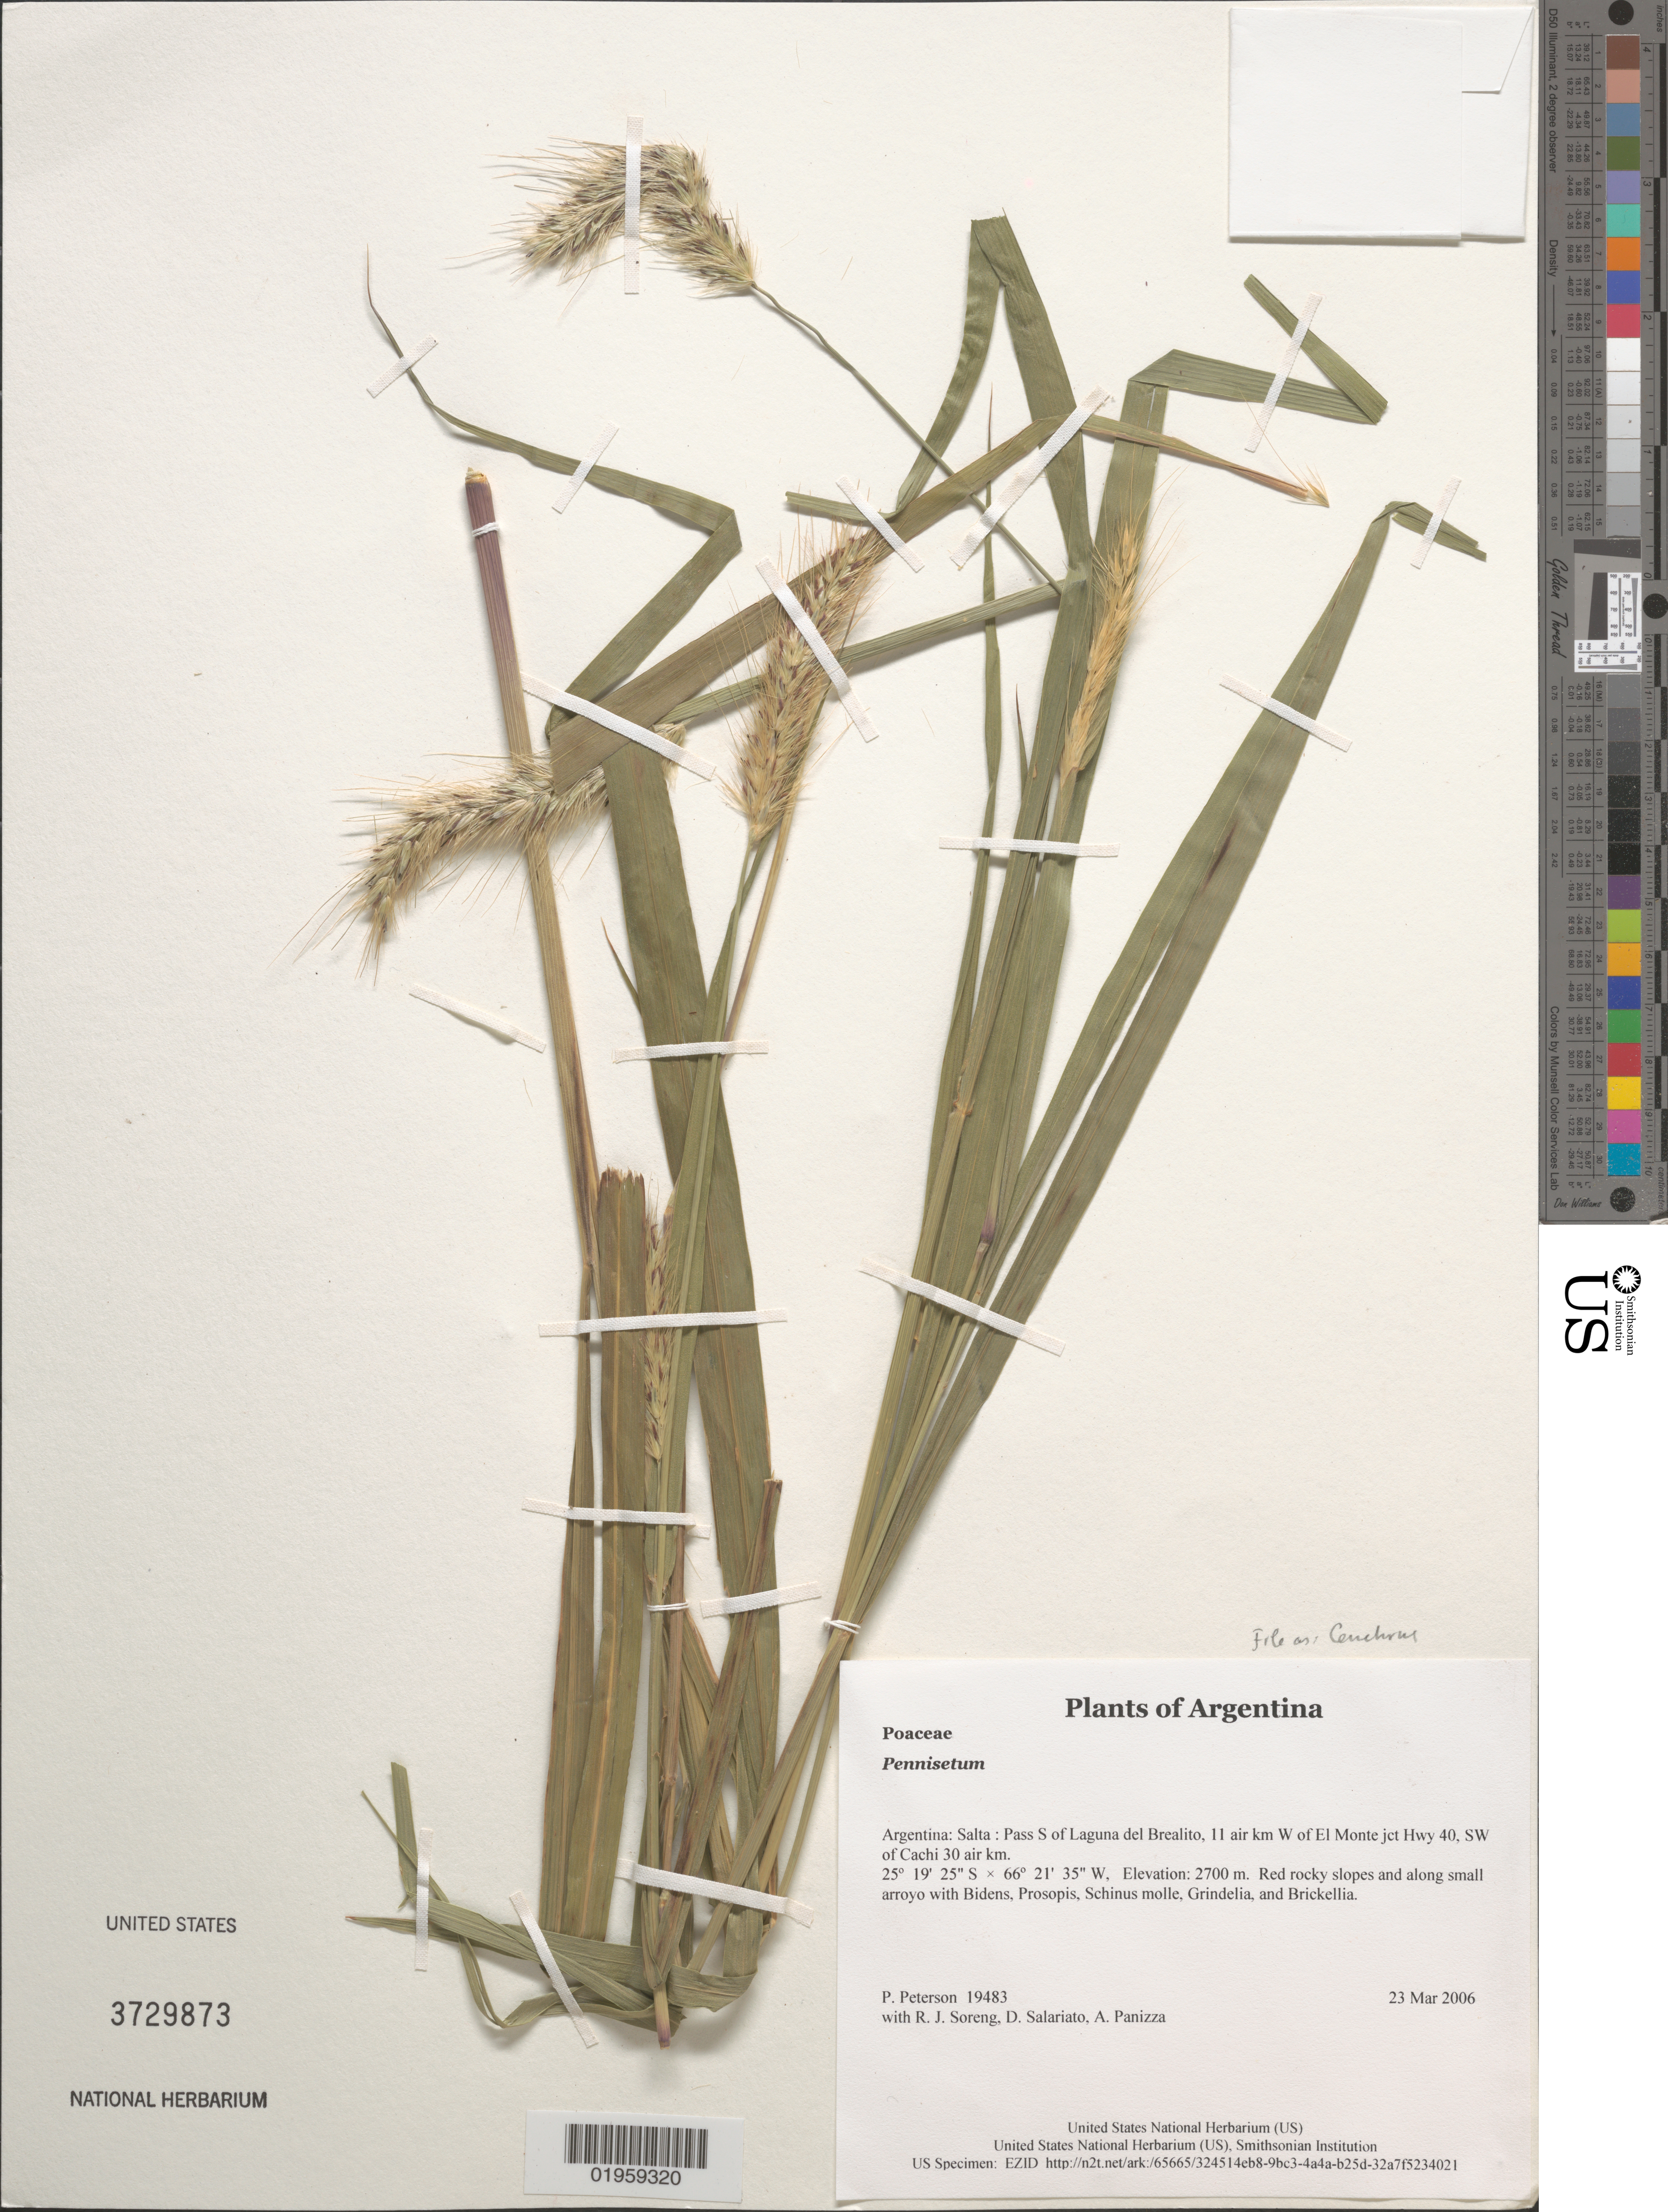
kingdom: Plantae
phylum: Tracheophyta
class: Liliopsida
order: Poales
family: Poaceae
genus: Cenchrus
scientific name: Cenchrus sp.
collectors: P. M. Peterson, R. J. Soreng, D. Salariato & A. Panizza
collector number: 19483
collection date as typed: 23 Mar 2006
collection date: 2006-03-23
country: Argentina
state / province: Salta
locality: Pass S of Laguna del Brealito, 11 air km W of El Monte jct Hwy 40, SW of Cachi 30 air km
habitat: Red rocky slopes and along small arroyo with Bidens, Prosopis, Schinus molle, Grindelia, and Brickellia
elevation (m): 2700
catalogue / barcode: US 3729873